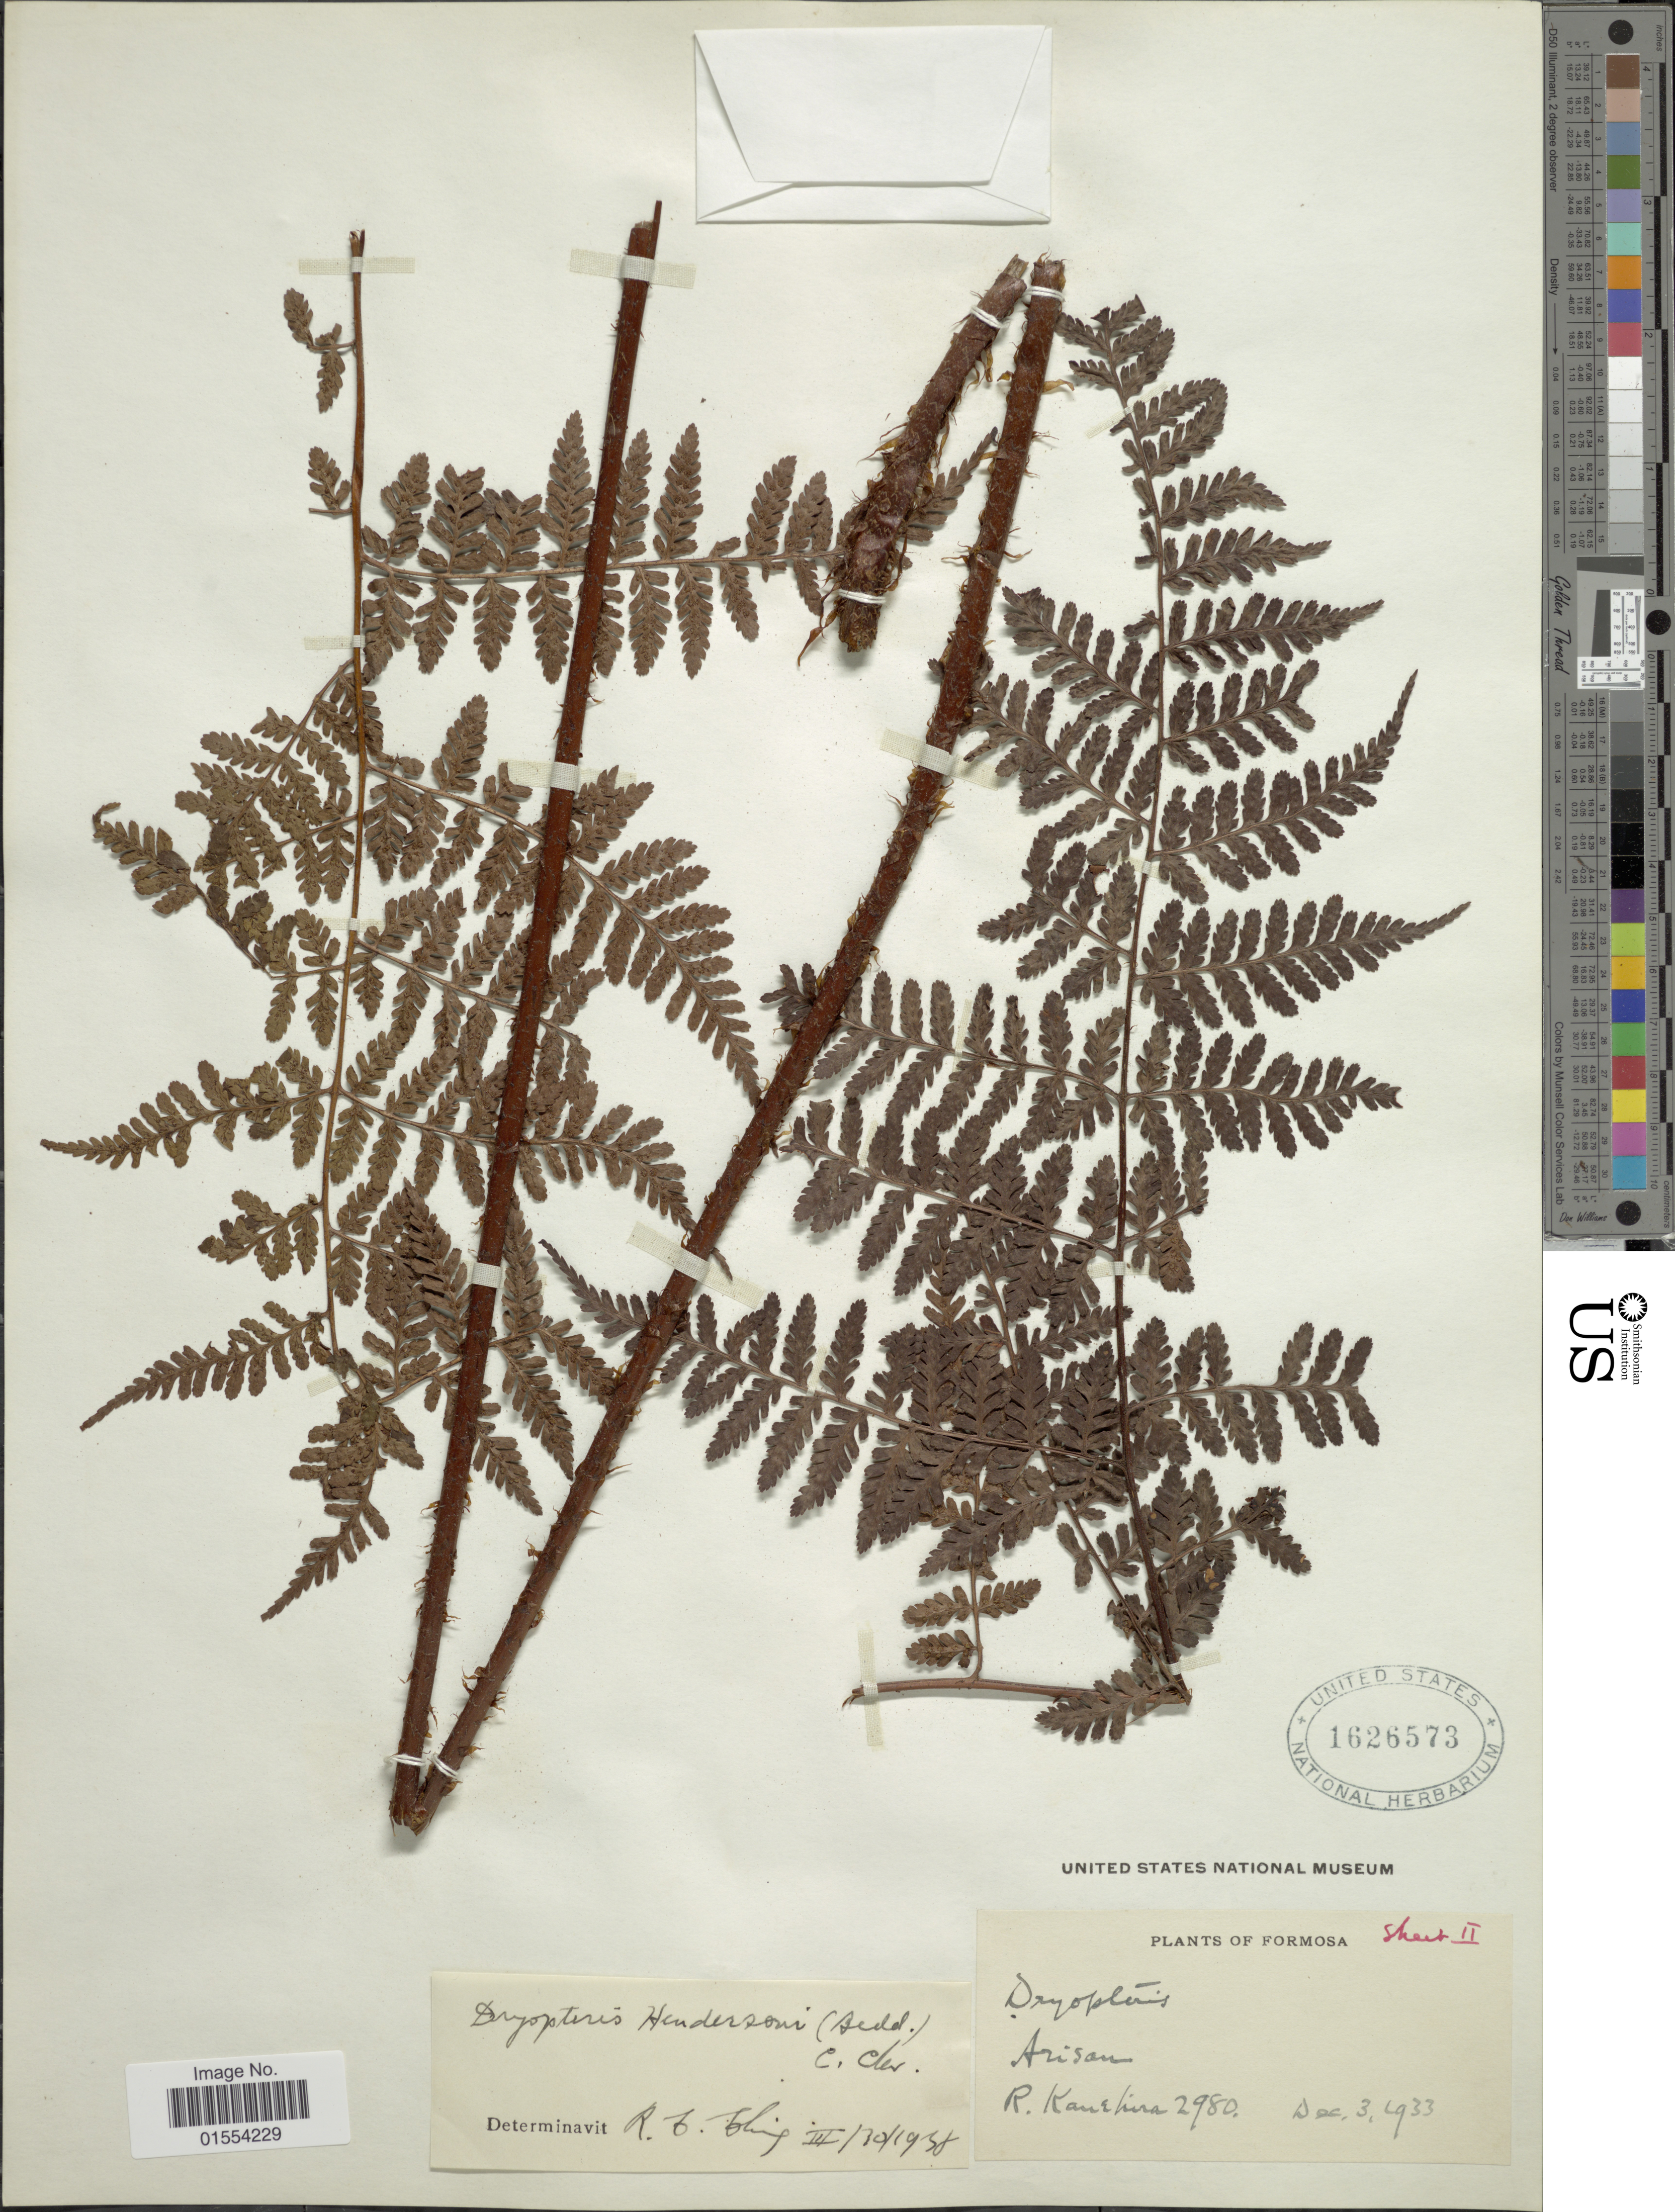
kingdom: Plantae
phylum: Tracheophyta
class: Polypodiopsida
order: Polypodiales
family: Dryopteridaceae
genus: Dryopteris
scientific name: Dryopteris hendersonii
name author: (Bedd.) C. Chr.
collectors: R. Kanehira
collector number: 2980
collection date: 1933-12-03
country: Taiwan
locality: Formosa, Arisan.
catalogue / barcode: US 1626573